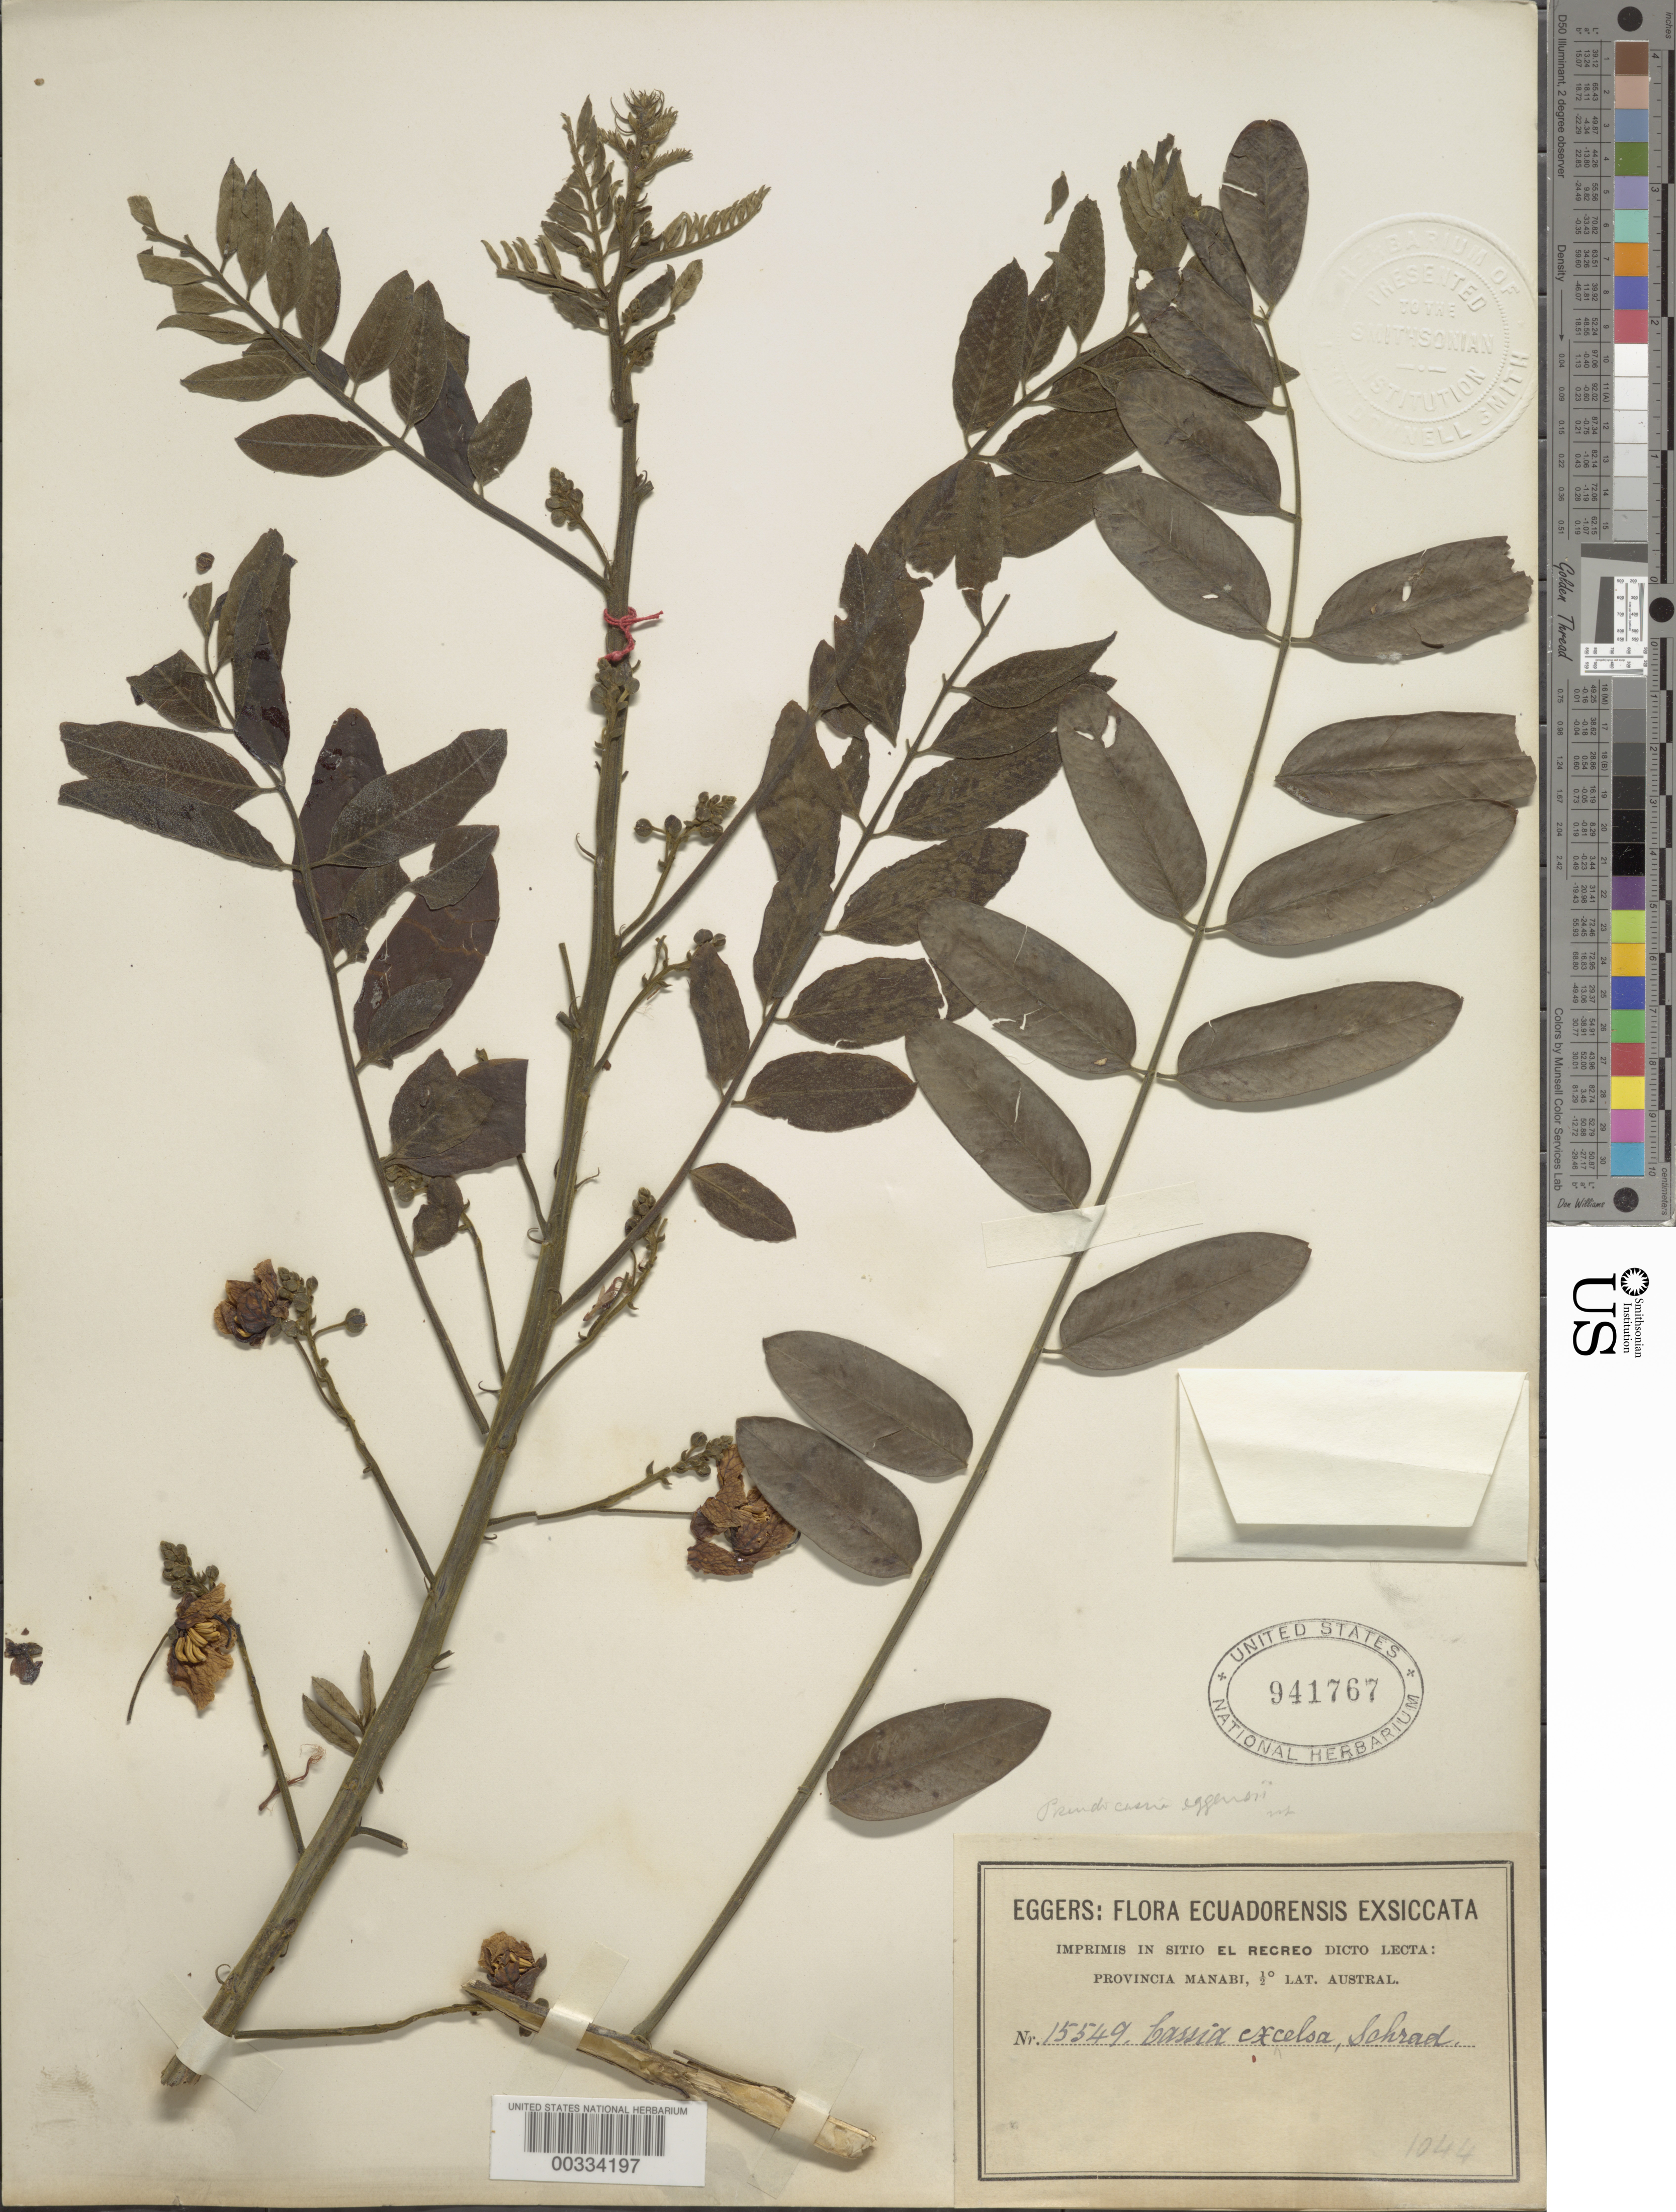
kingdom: Plantae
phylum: Tracheophyta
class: Magnoliopsida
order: Fabales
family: Fabaceae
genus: Senna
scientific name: Senna spectabilis var. excelsa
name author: (Schrad.) H.S. Irwin & Barneby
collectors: H. F. A. von Eggers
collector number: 15549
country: Ecuador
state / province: Manabí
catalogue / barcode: US 941767